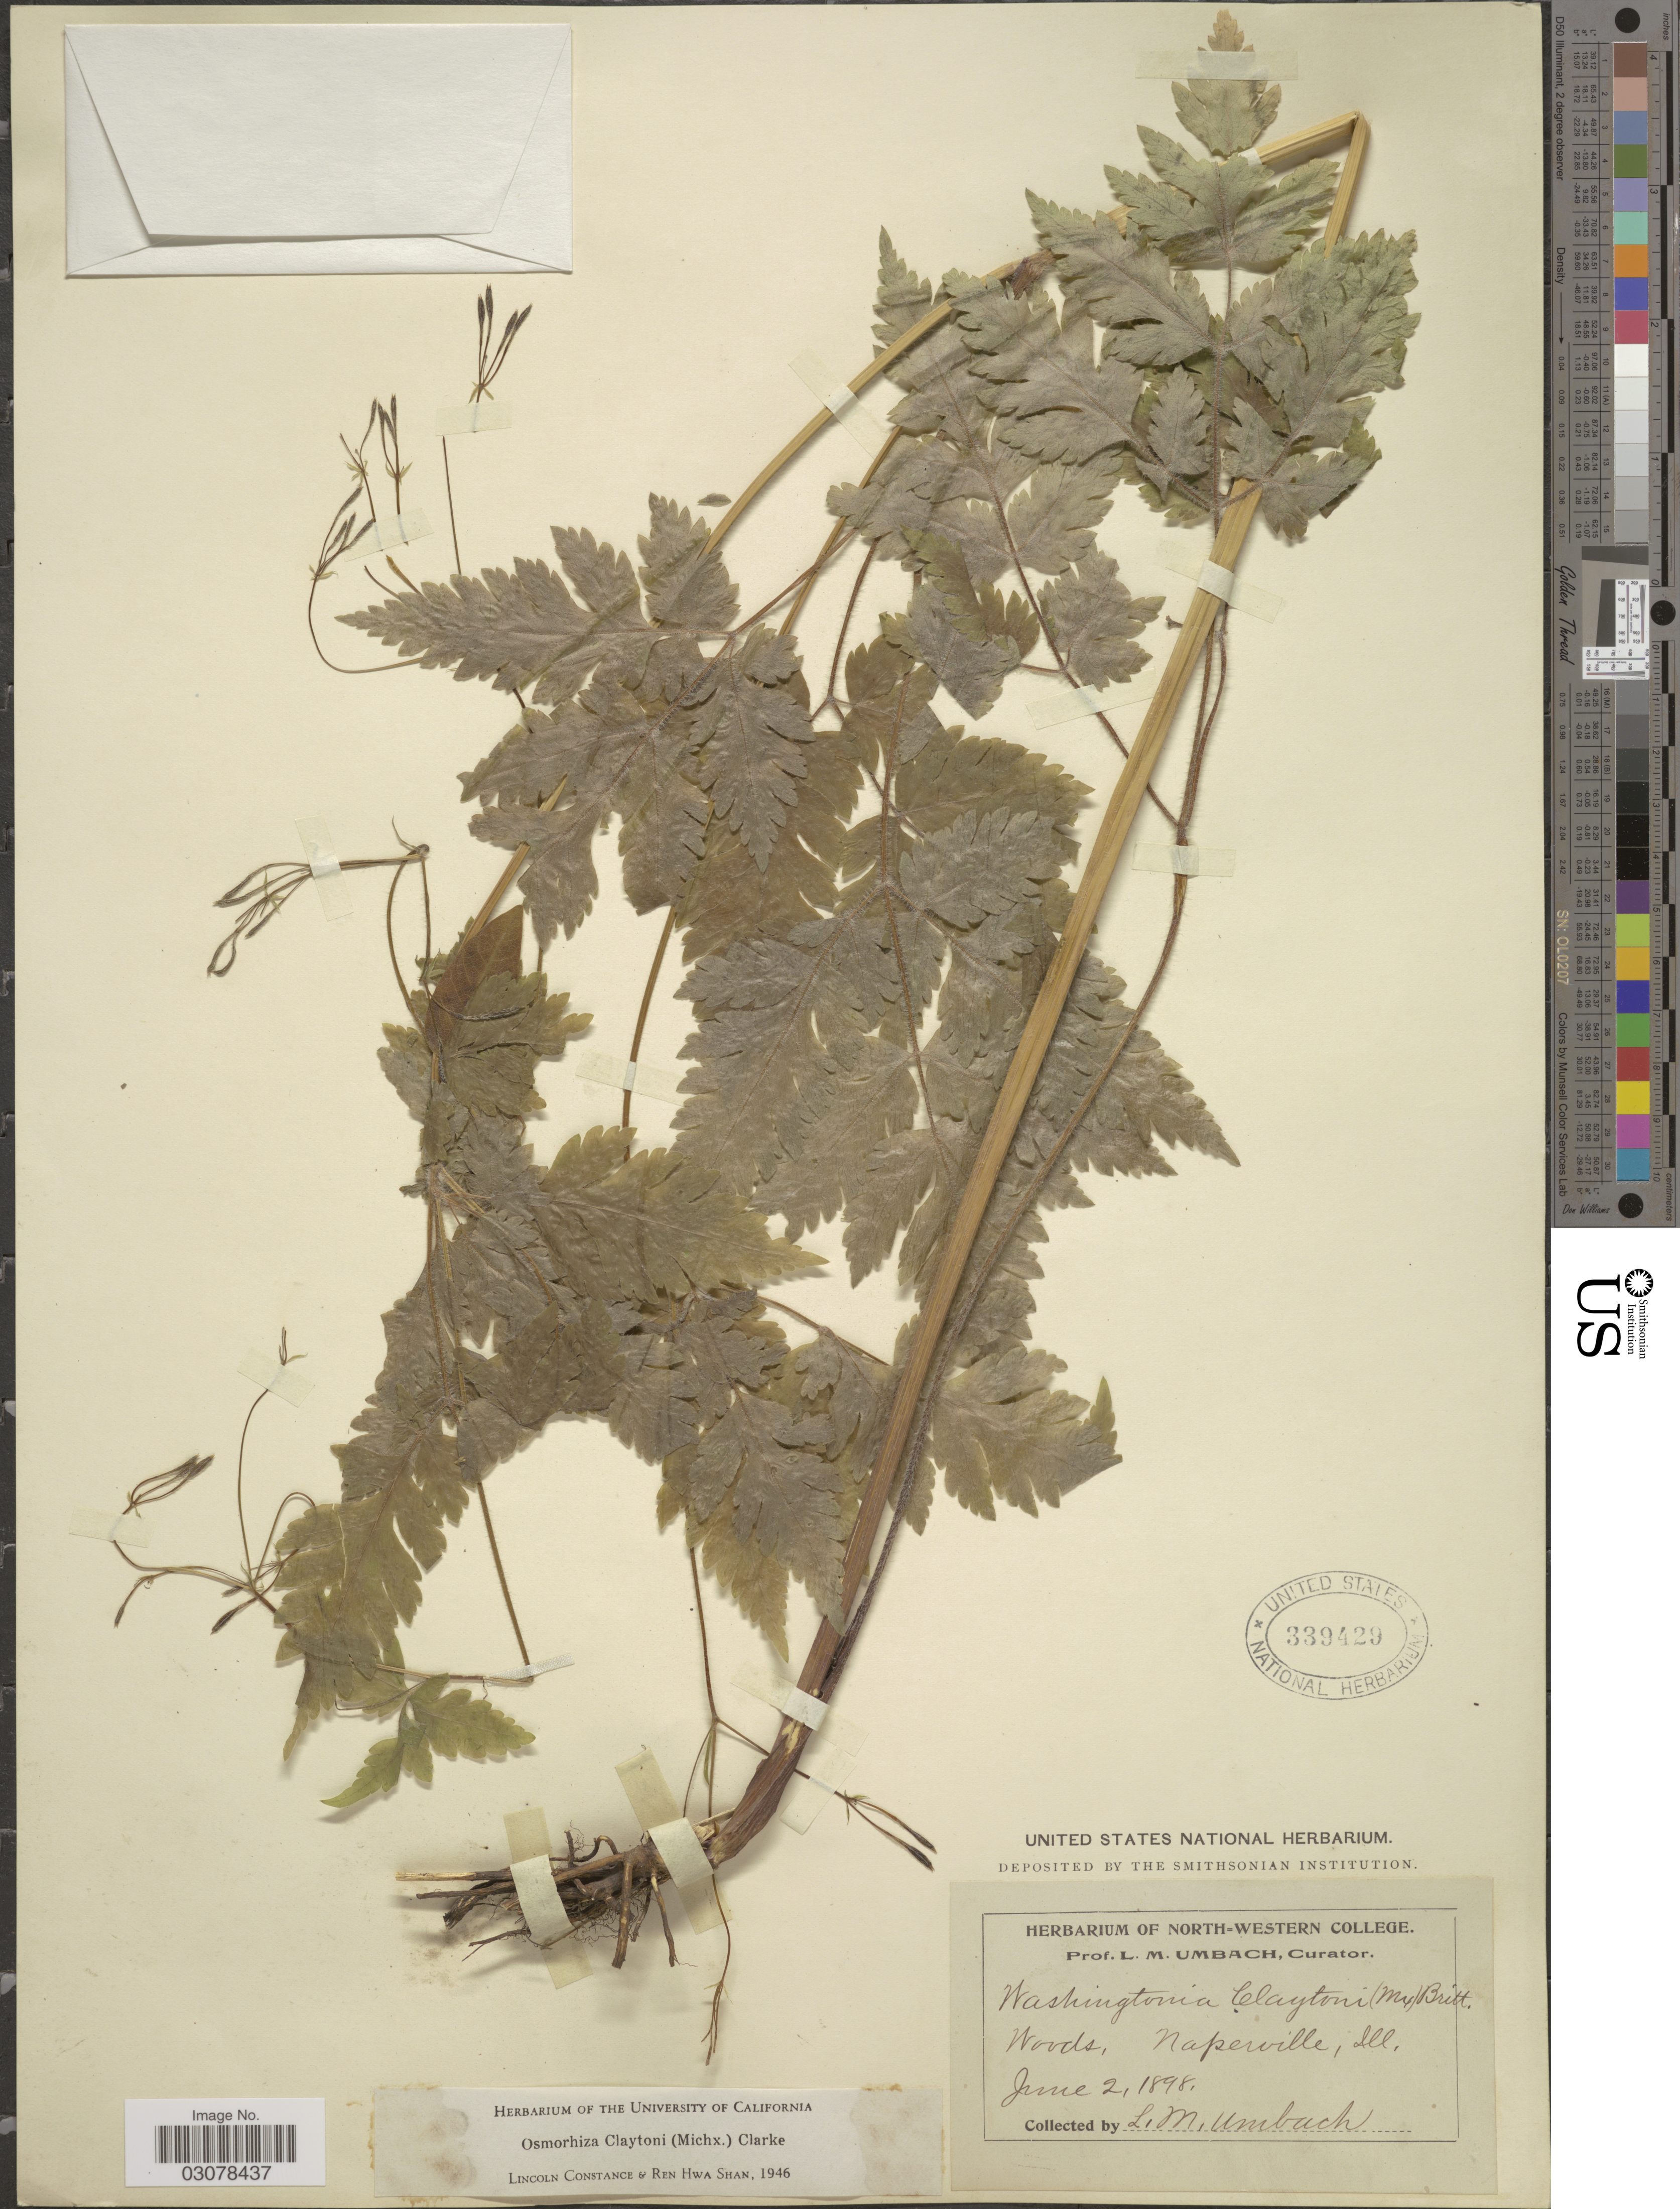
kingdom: Plantae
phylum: Tracheophyta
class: Magnoliopsida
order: Apiales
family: Apiaceae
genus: Osmorhiza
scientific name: Osmorhiza claytonii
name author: (Michx.) C.B. Clarke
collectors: L. M. Umbach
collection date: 1898-06-02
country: United States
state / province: Illinois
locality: Naperville, Ill.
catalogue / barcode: US 339429